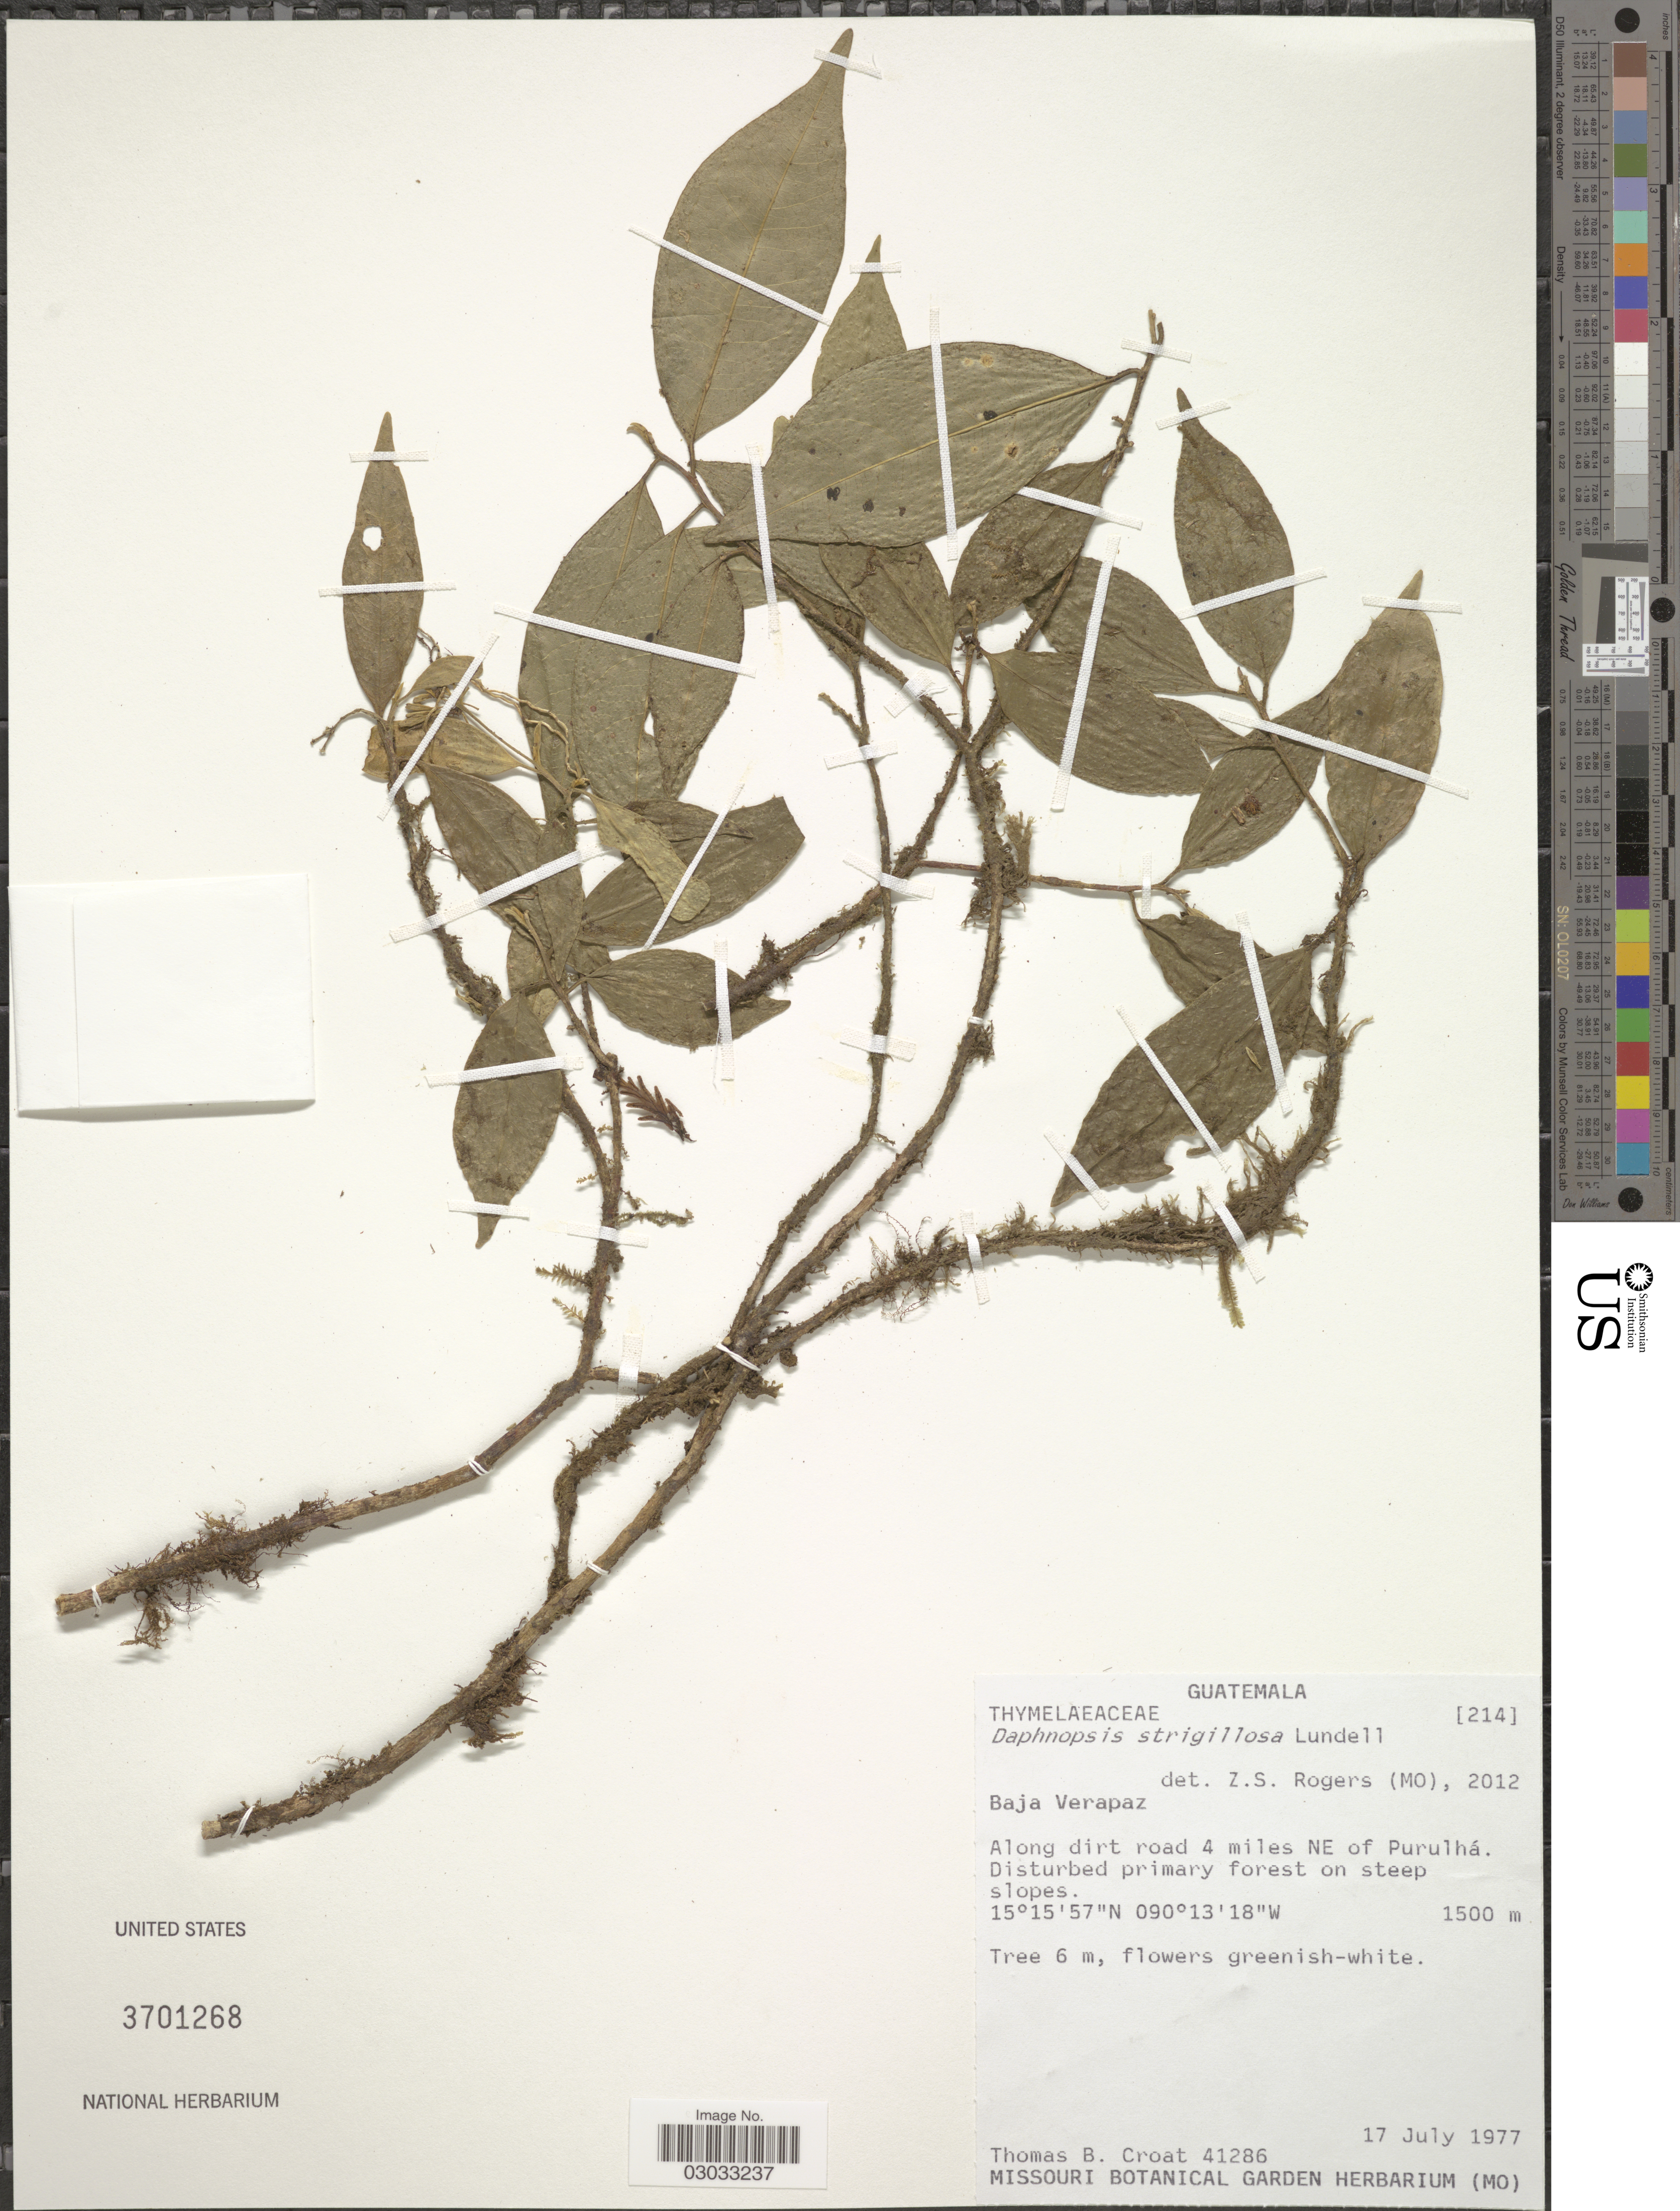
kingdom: Plantae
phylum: Tracheophyta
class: Magnoliopsida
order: Malvales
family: Thymelaeaceae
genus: Daphnopsis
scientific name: Daphnopsis strigillosa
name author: Lundell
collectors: T. B. Croat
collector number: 41286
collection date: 1977-01-17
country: Guatemala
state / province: Baja Verapaz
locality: Along dirt road 4 miles NE of Purulhá.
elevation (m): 1500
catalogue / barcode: US 3701268